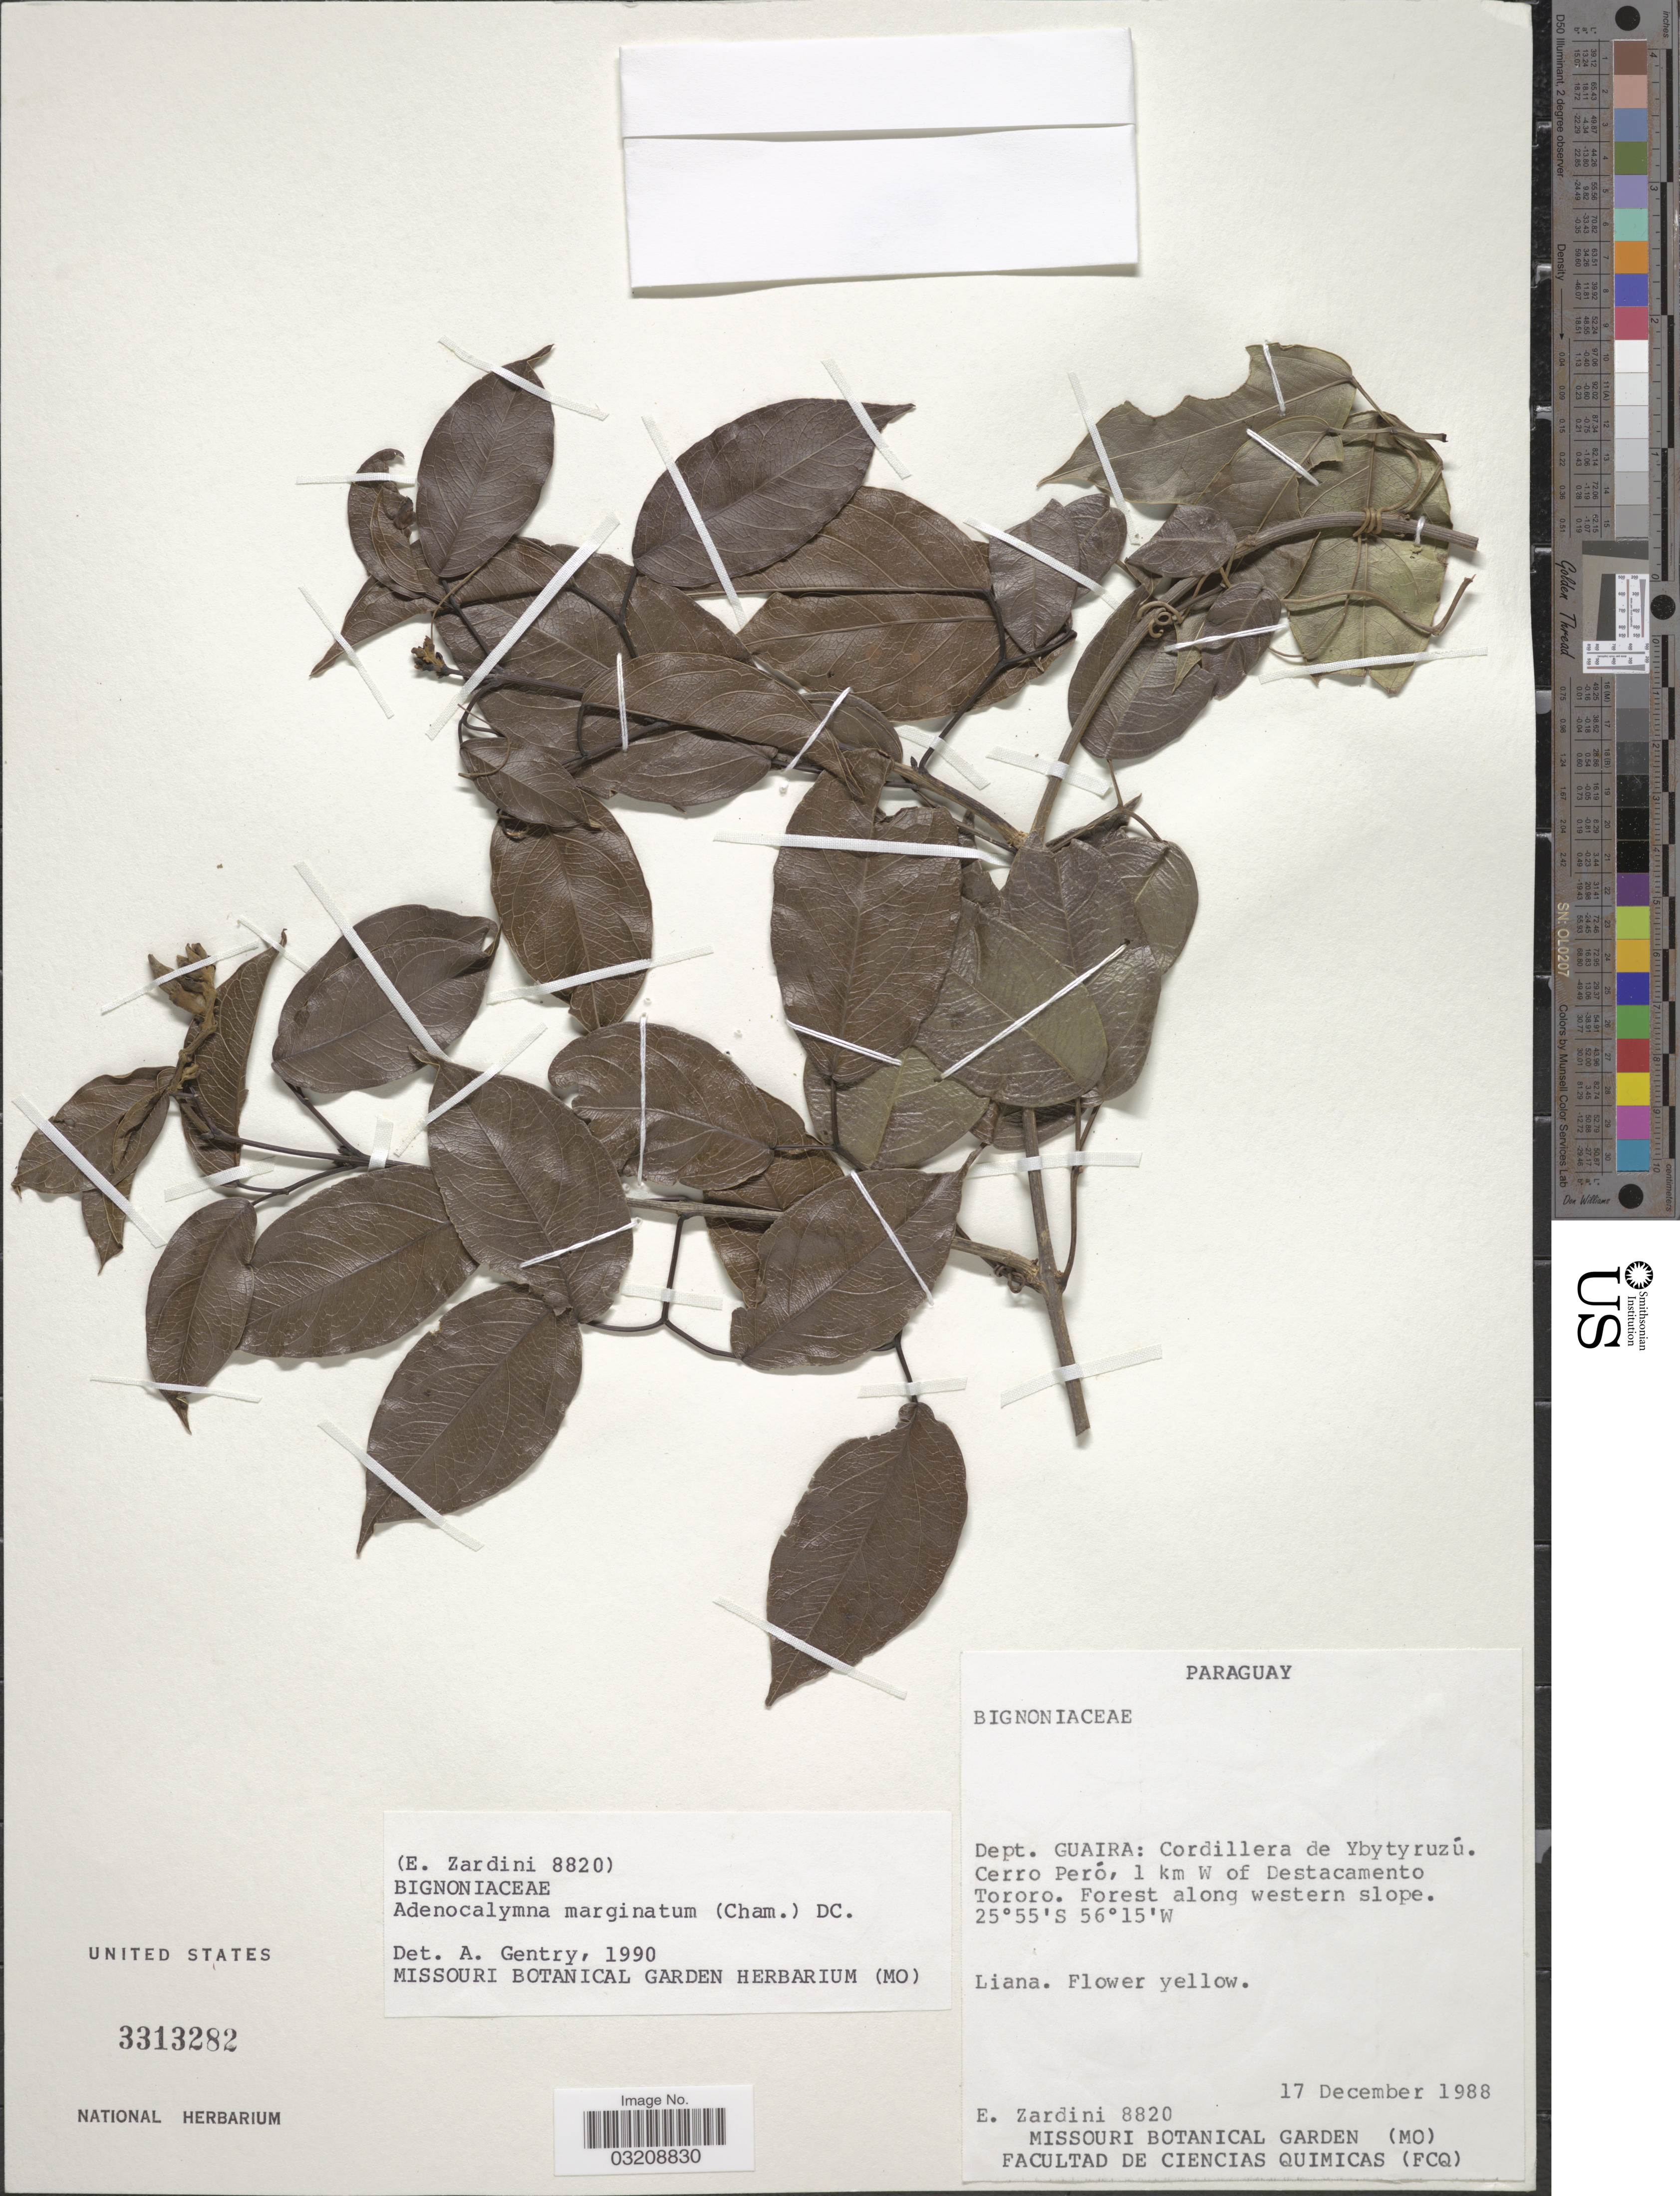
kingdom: Plantae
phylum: Tracheophyta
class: Magnoliopsida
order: Lamiales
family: Bignoniaceae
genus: Adenocalymma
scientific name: Adenocalymma marginatum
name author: (Cham.) DC.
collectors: E. Zardini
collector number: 8820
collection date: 1988-12-17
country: Paraguay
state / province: Guaira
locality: Dept. Guaira: Cordillera de Ybytyruzú. Cerro Peró, 1 km W of Destacamento Tororo. Forest along western slope.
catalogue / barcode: US 3313282